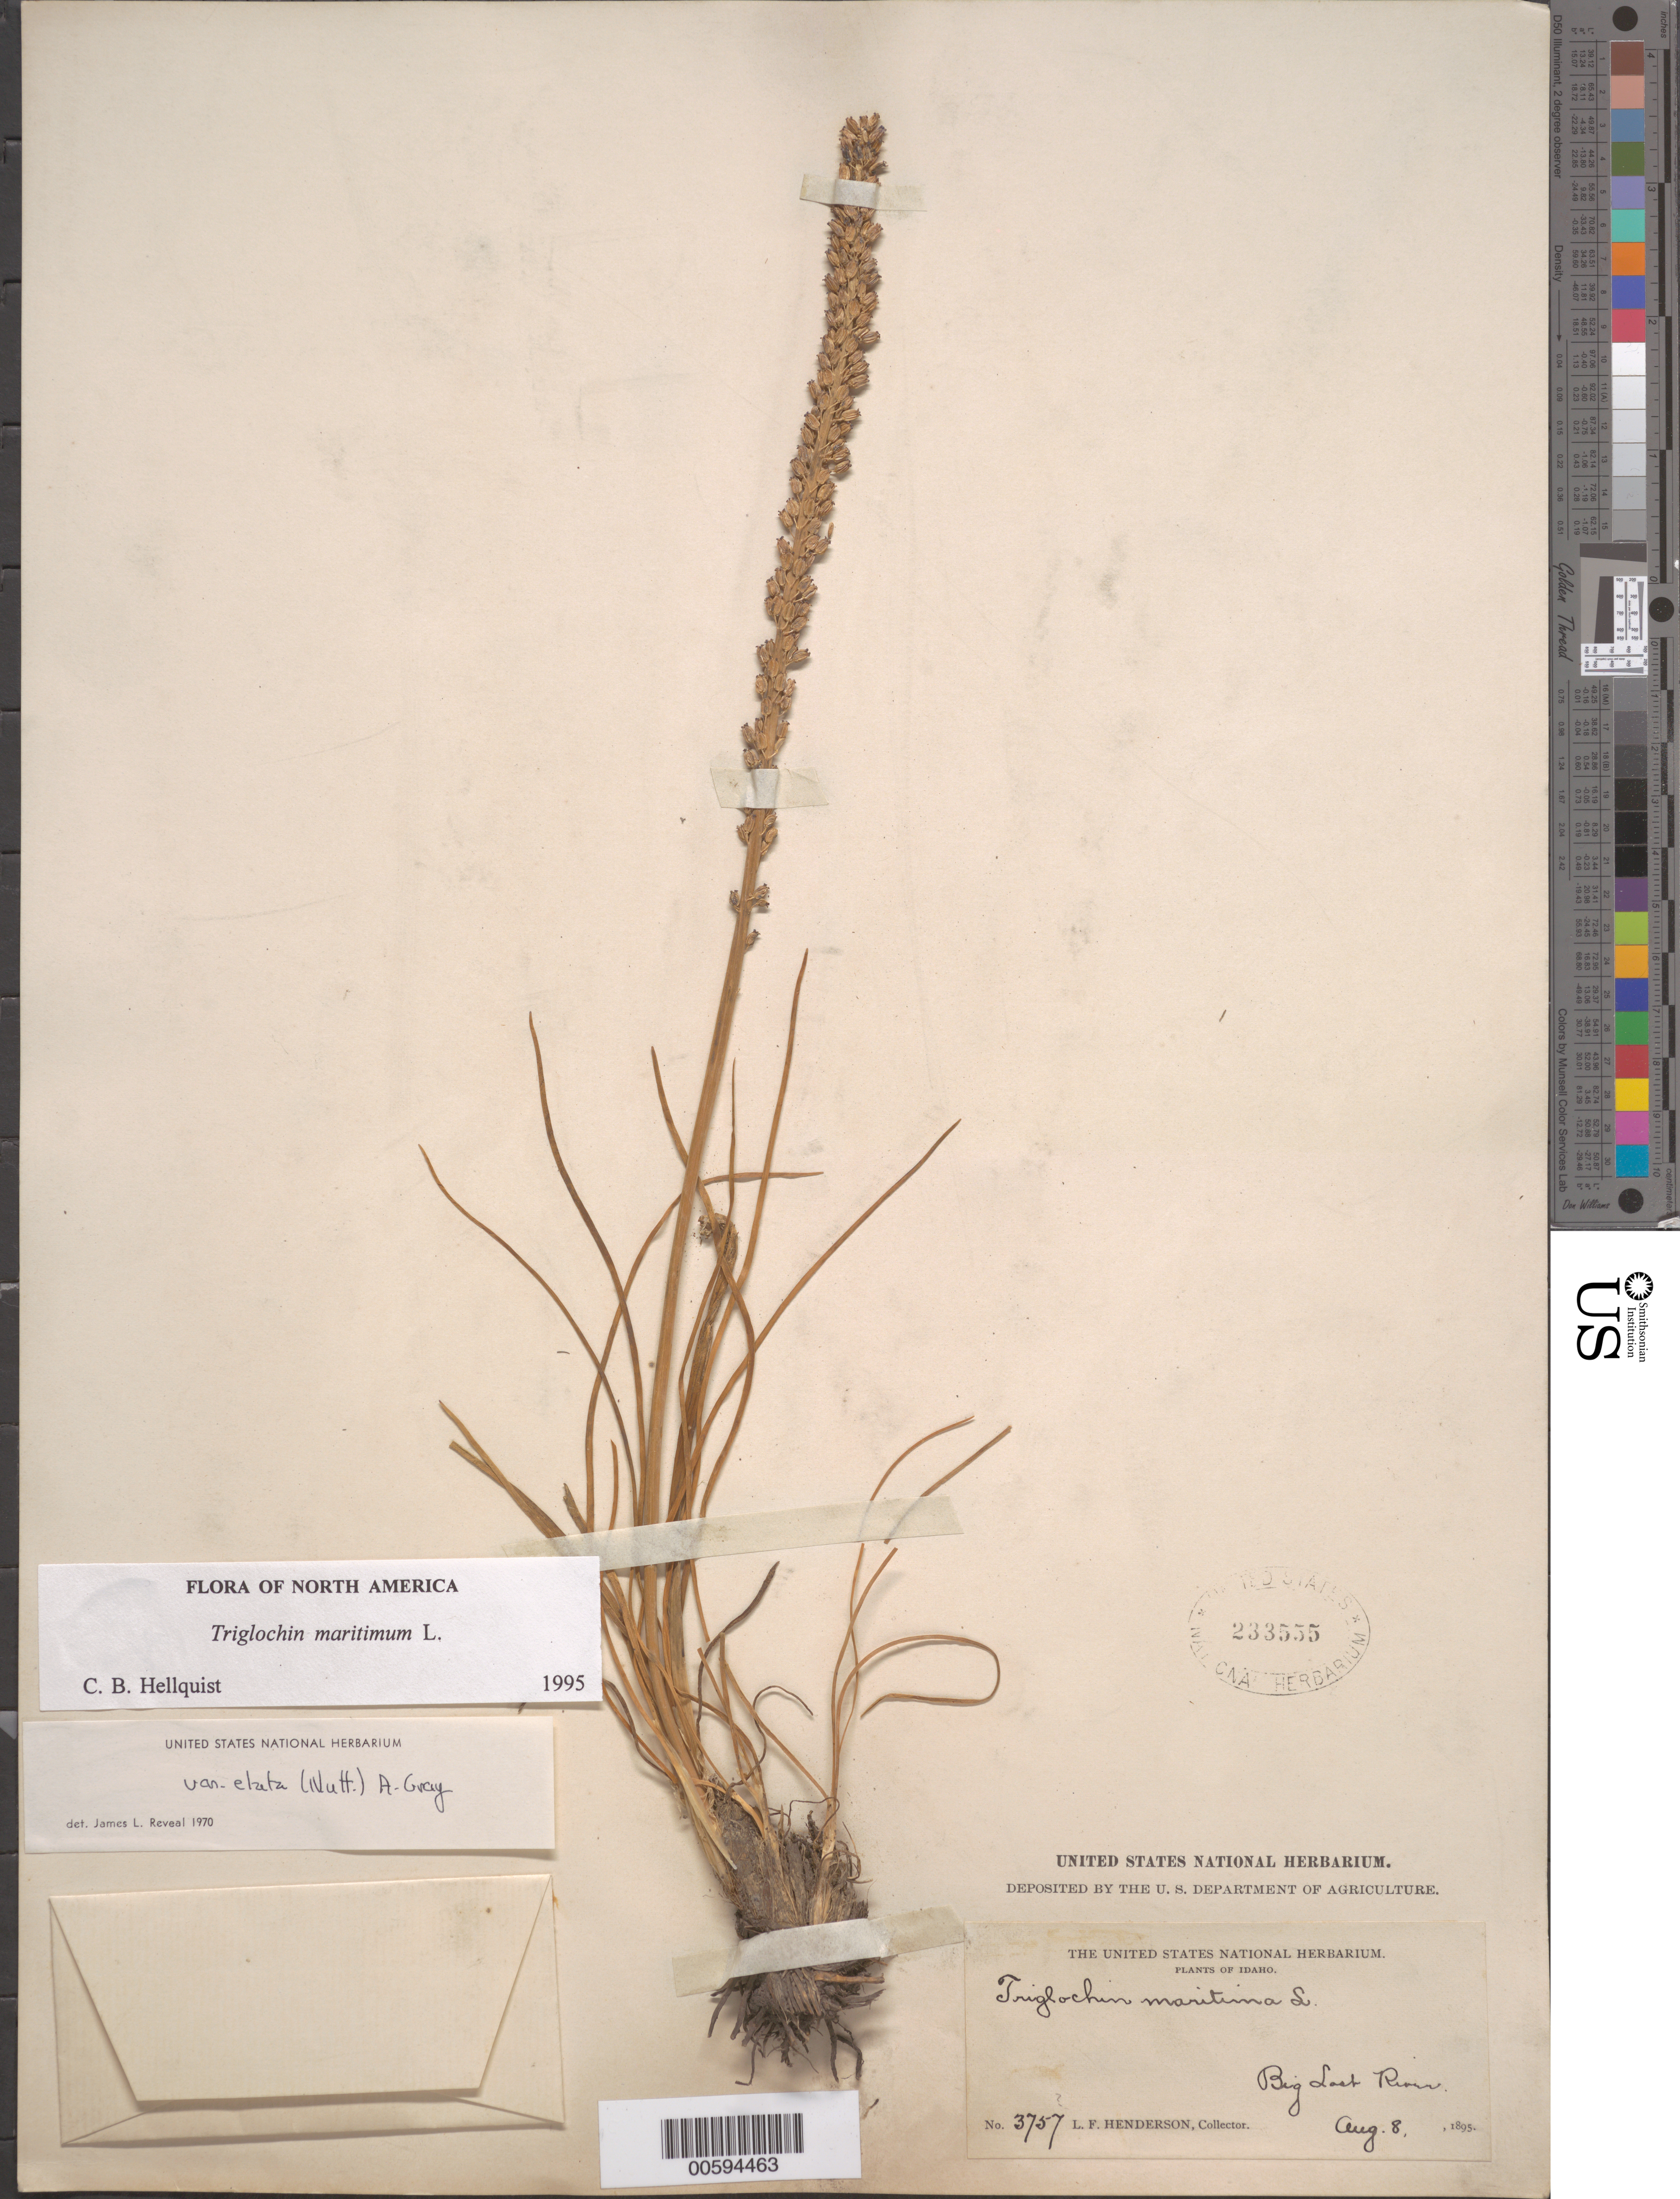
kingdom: Plantae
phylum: Tracheophyta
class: Liliopsida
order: Alismatales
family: Juncaginaceae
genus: Triglochin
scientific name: Triglochin maritima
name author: L.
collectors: L. F. Henderson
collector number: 3757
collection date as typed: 08 Aug 1895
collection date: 1895-08-08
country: United States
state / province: Idaho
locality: Big Lost River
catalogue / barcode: US 233555